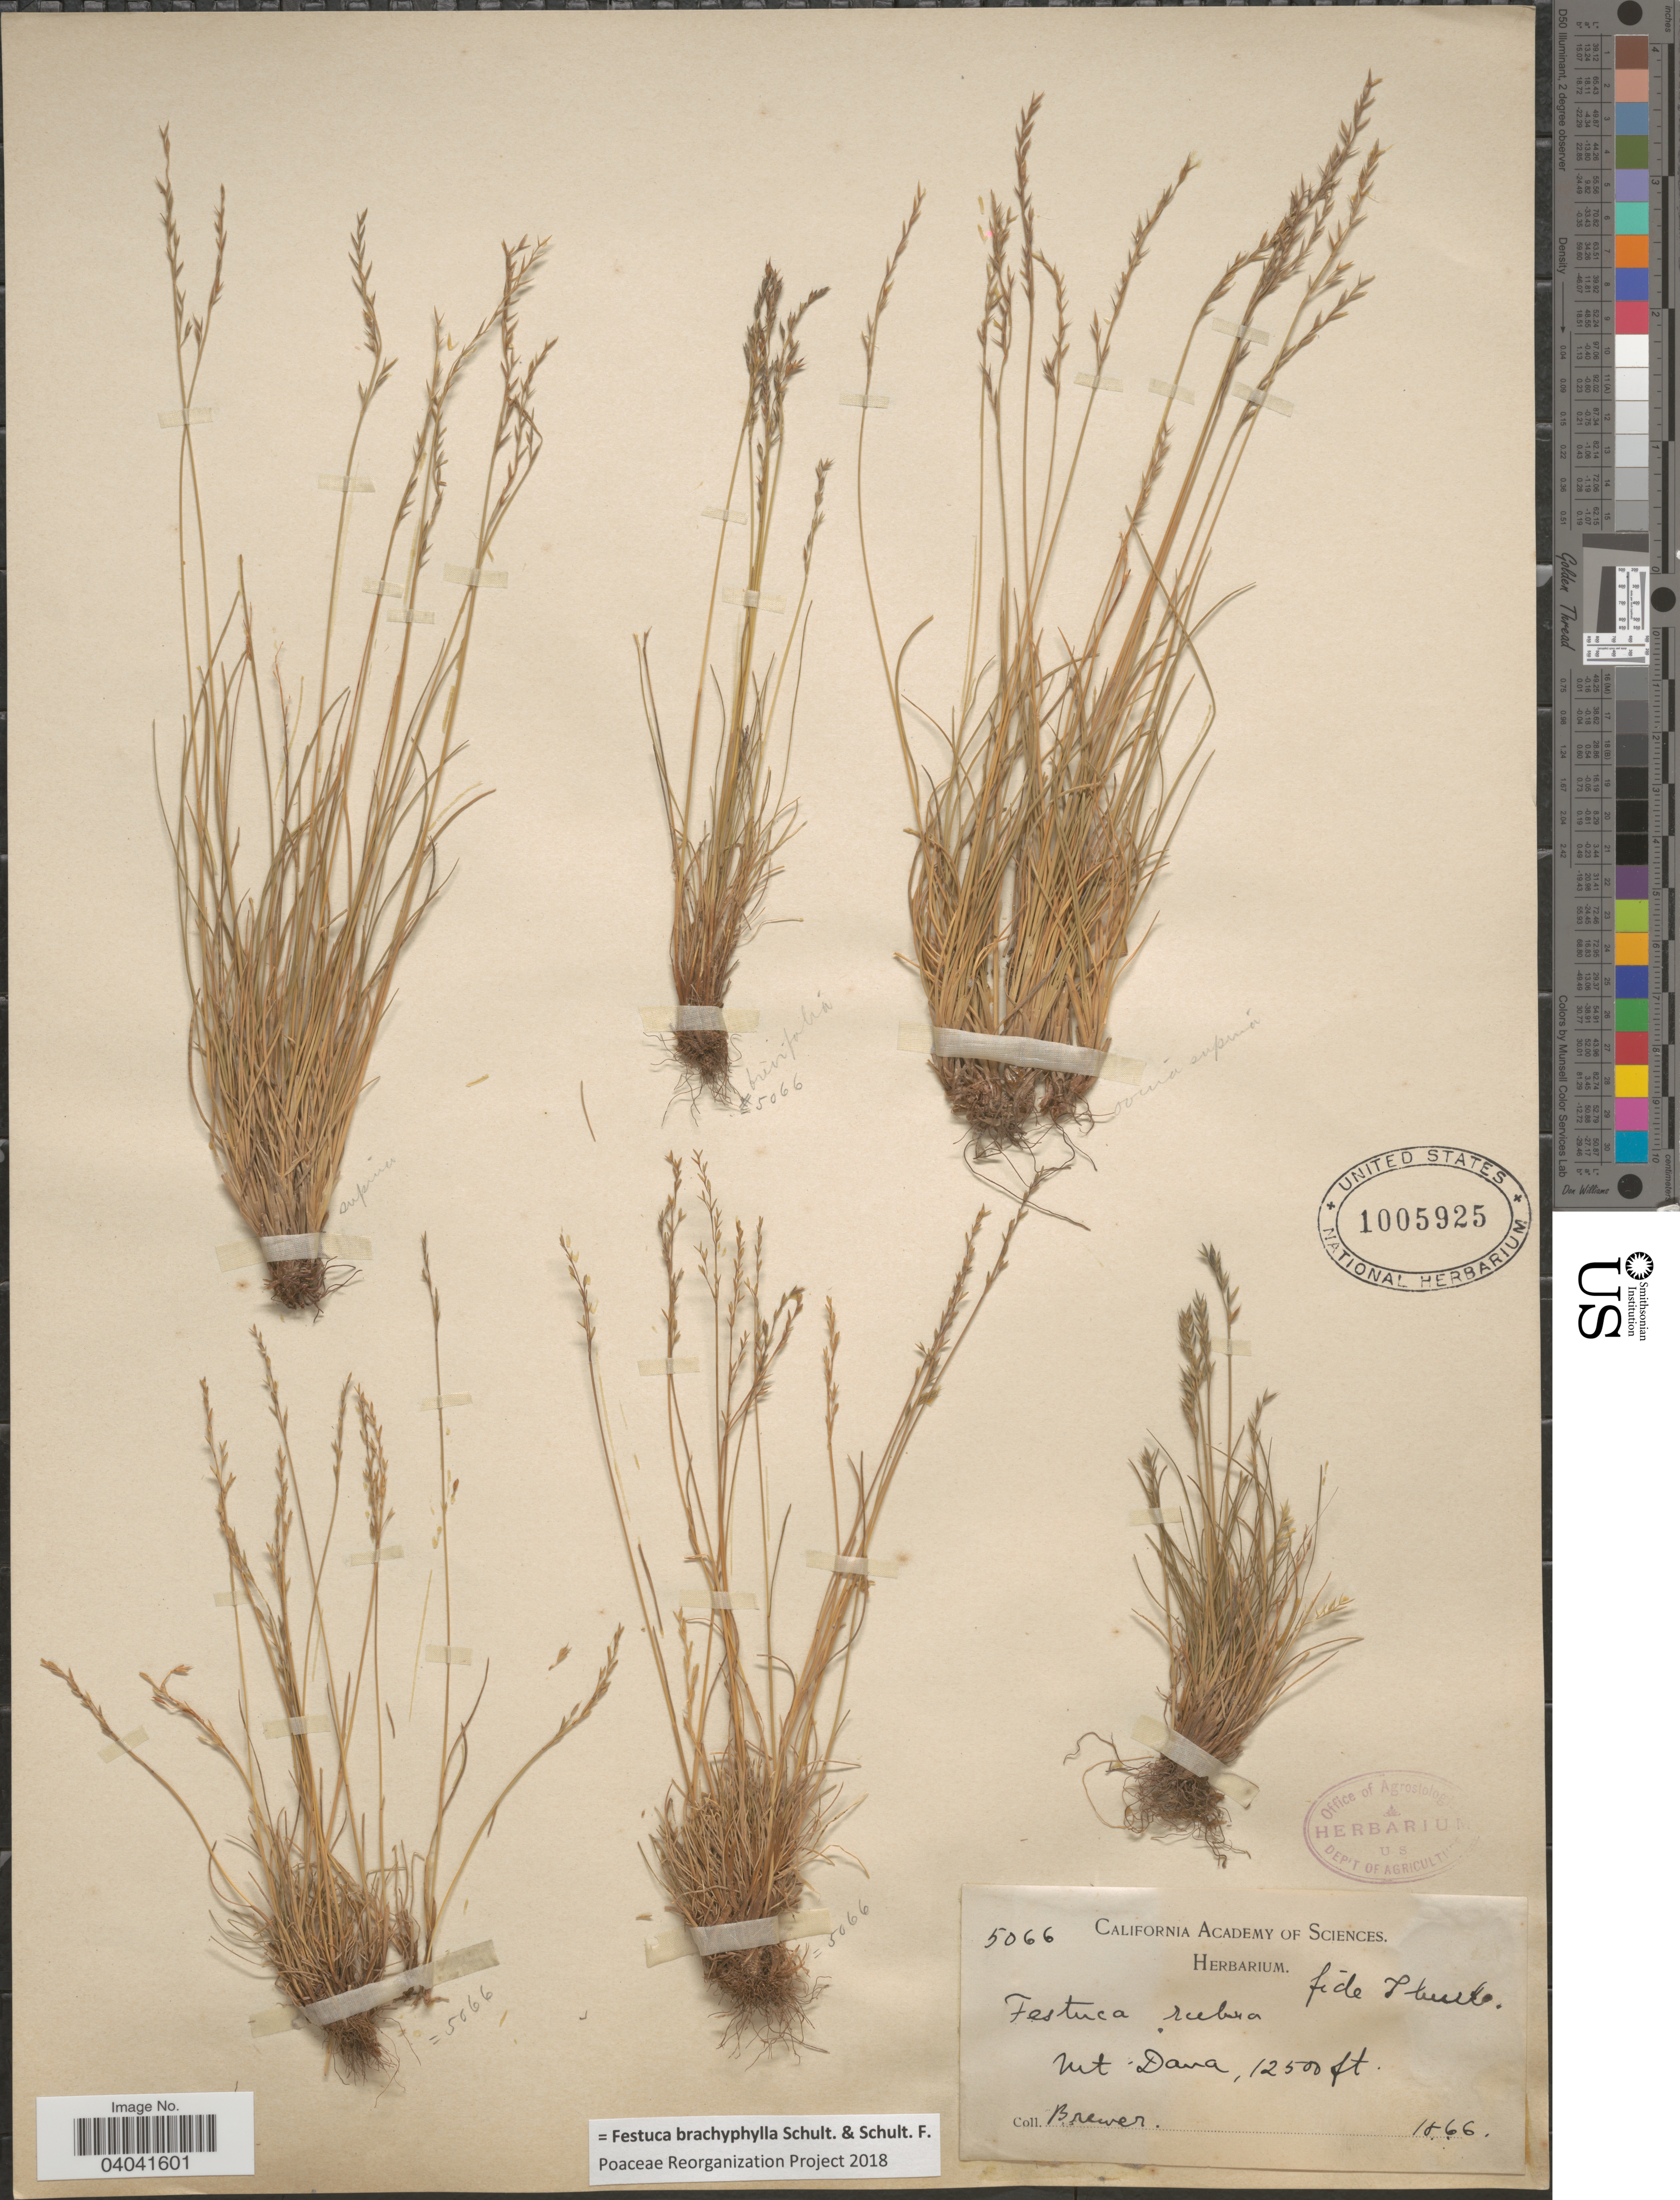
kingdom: Plantae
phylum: Tracheophyta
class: Liliopsida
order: Poales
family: Poaceae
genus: Festuca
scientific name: Festuca brachyphylla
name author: Schult. & Schult. f.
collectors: -. Brewer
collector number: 5066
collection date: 1866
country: United States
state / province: California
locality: Mt. Dana.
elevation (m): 3810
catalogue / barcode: US 1005925